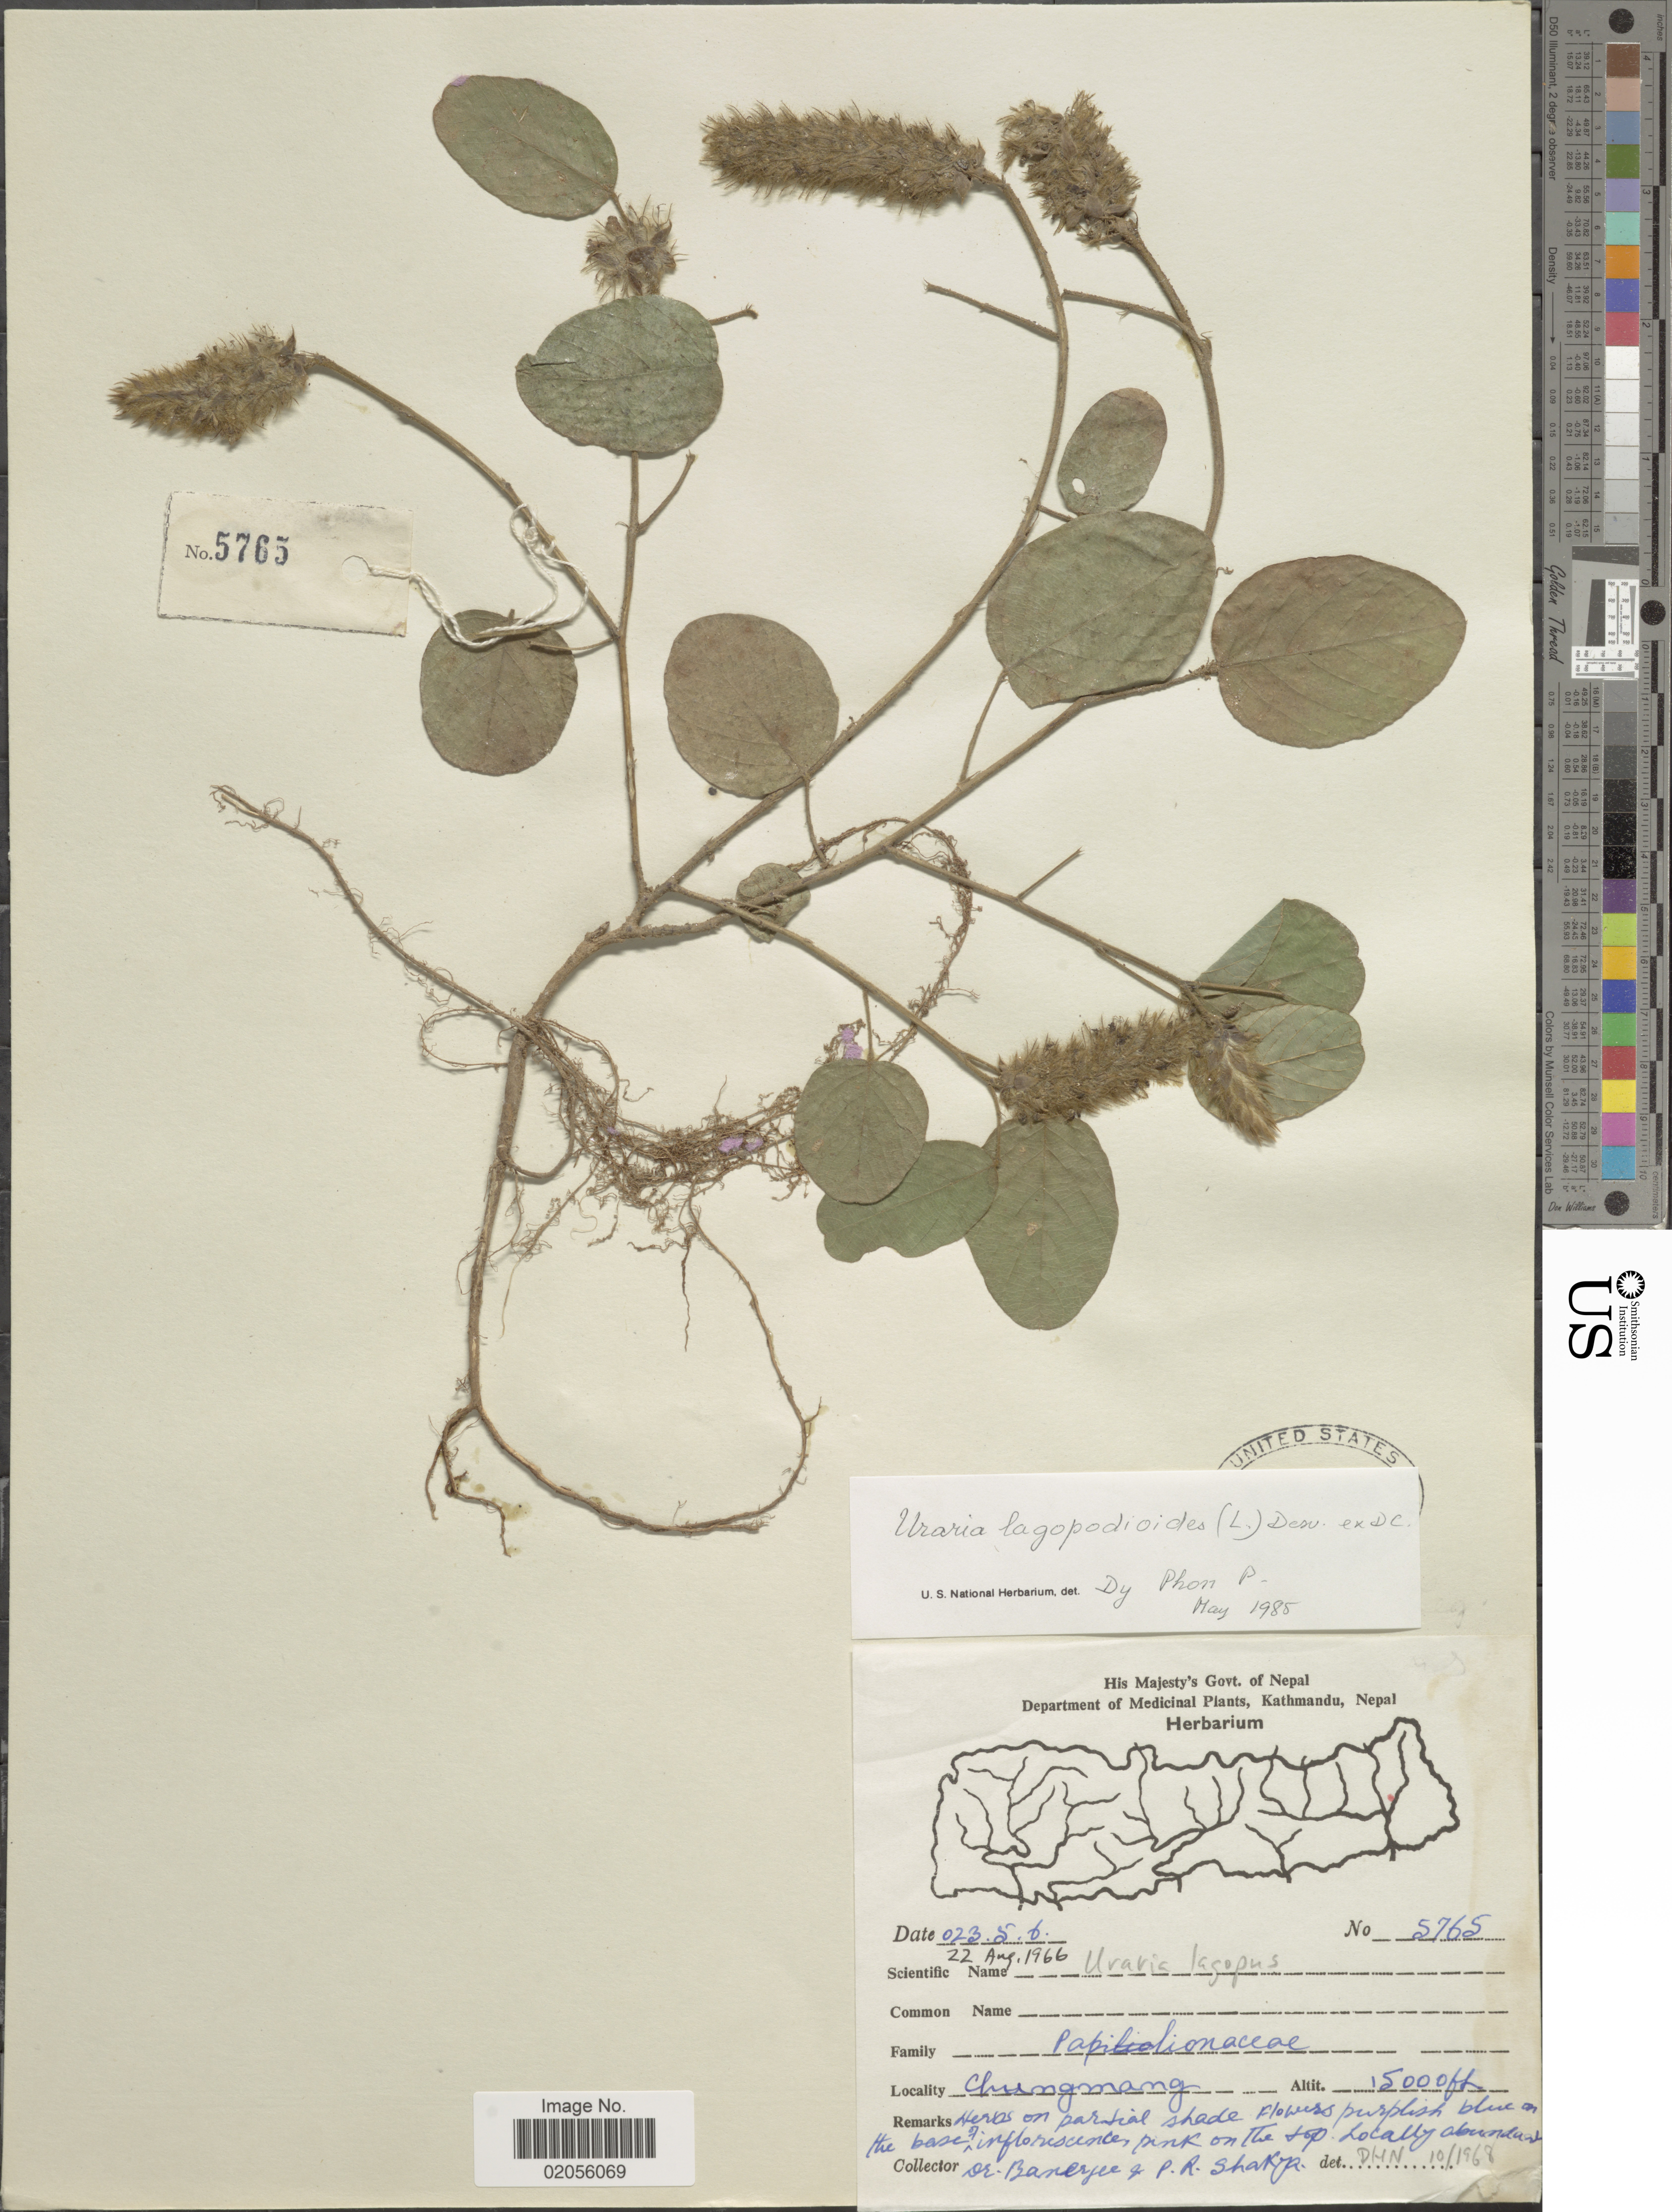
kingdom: Plantae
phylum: Tracheophyta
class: Magnoliopsida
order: Fabales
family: Fabaceae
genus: Uraria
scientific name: Uraria lagopodioides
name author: (L.) Desv. ex DC.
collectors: -. Banerjee & P. Shakya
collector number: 5765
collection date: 1966-08-22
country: Nepal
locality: Chungmang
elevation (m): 4572